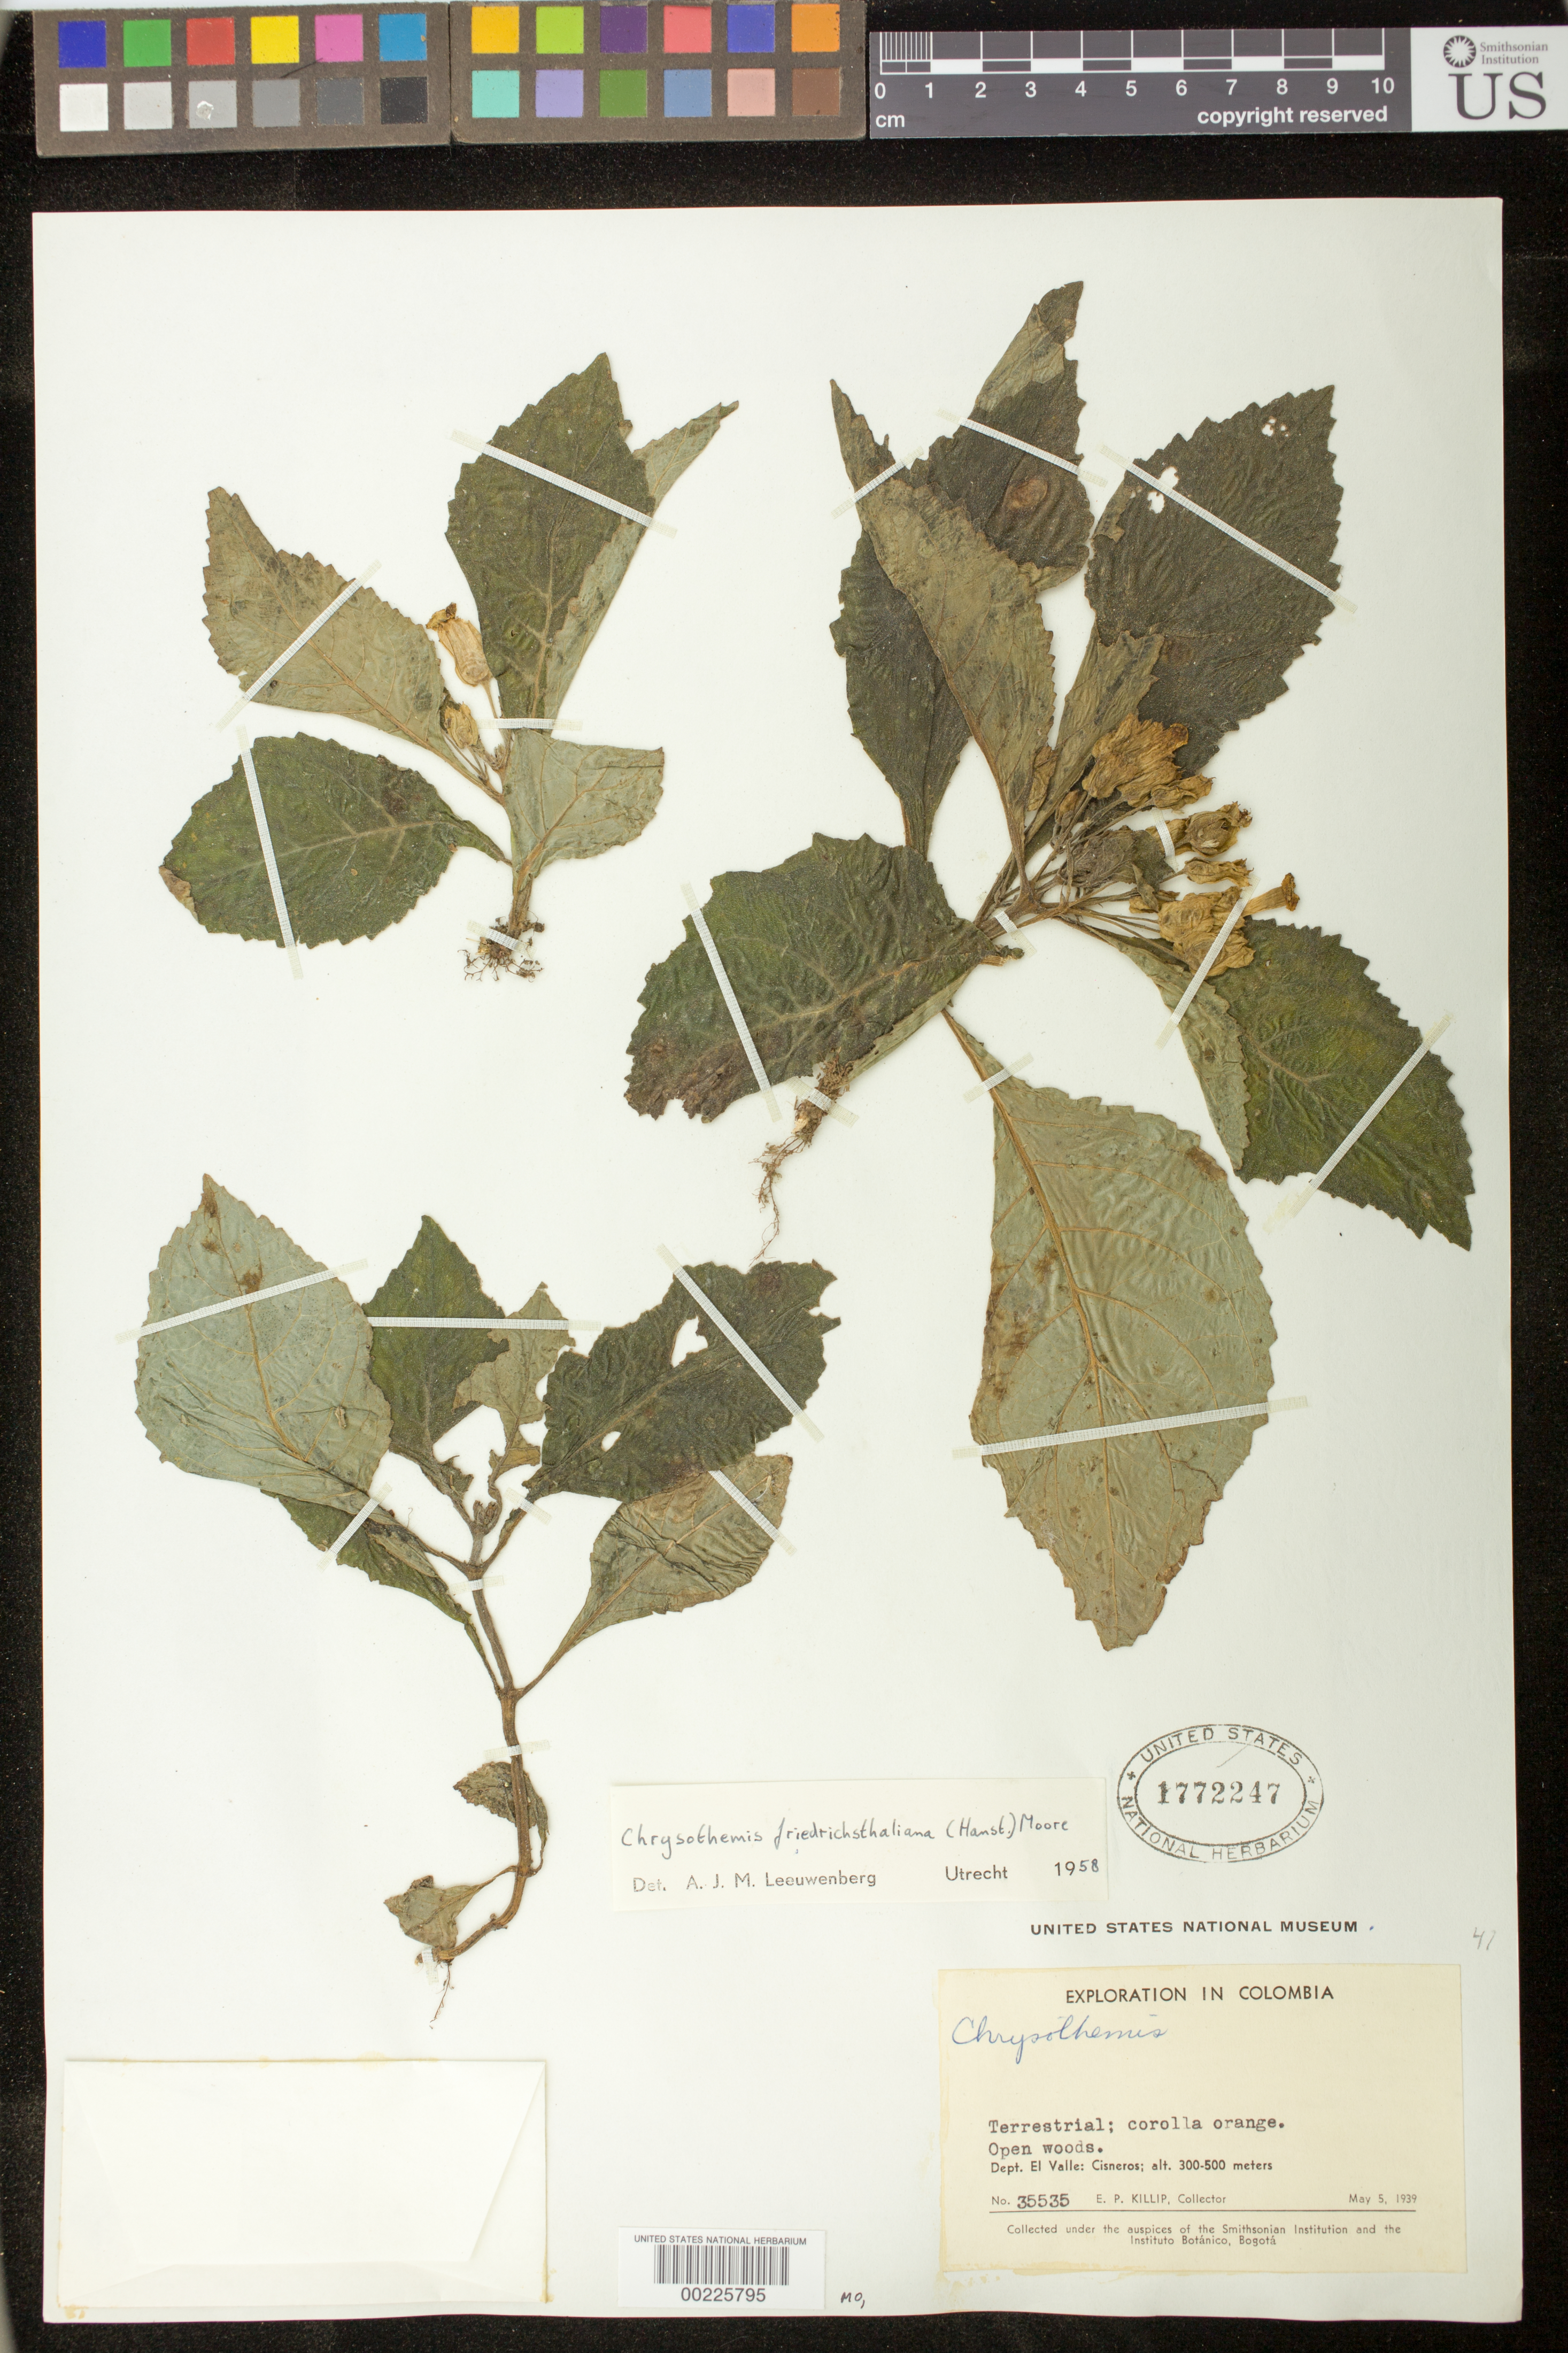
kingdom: Plantae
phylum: Tracheophyta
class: Magnoliopsida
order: Lamiales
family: Gesneriaceae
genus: Chrysothemis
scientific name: Chrysothemis friedrichsthaliana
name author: (Hanst.) H.E. Moore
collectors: E. P. Killip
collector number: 35535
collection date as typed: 05 May 1939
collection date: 1939-05-05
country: Colombia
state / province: Valle del Cauca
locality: Cisneros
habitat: Open woods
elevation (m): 300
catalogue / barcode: US 1772247